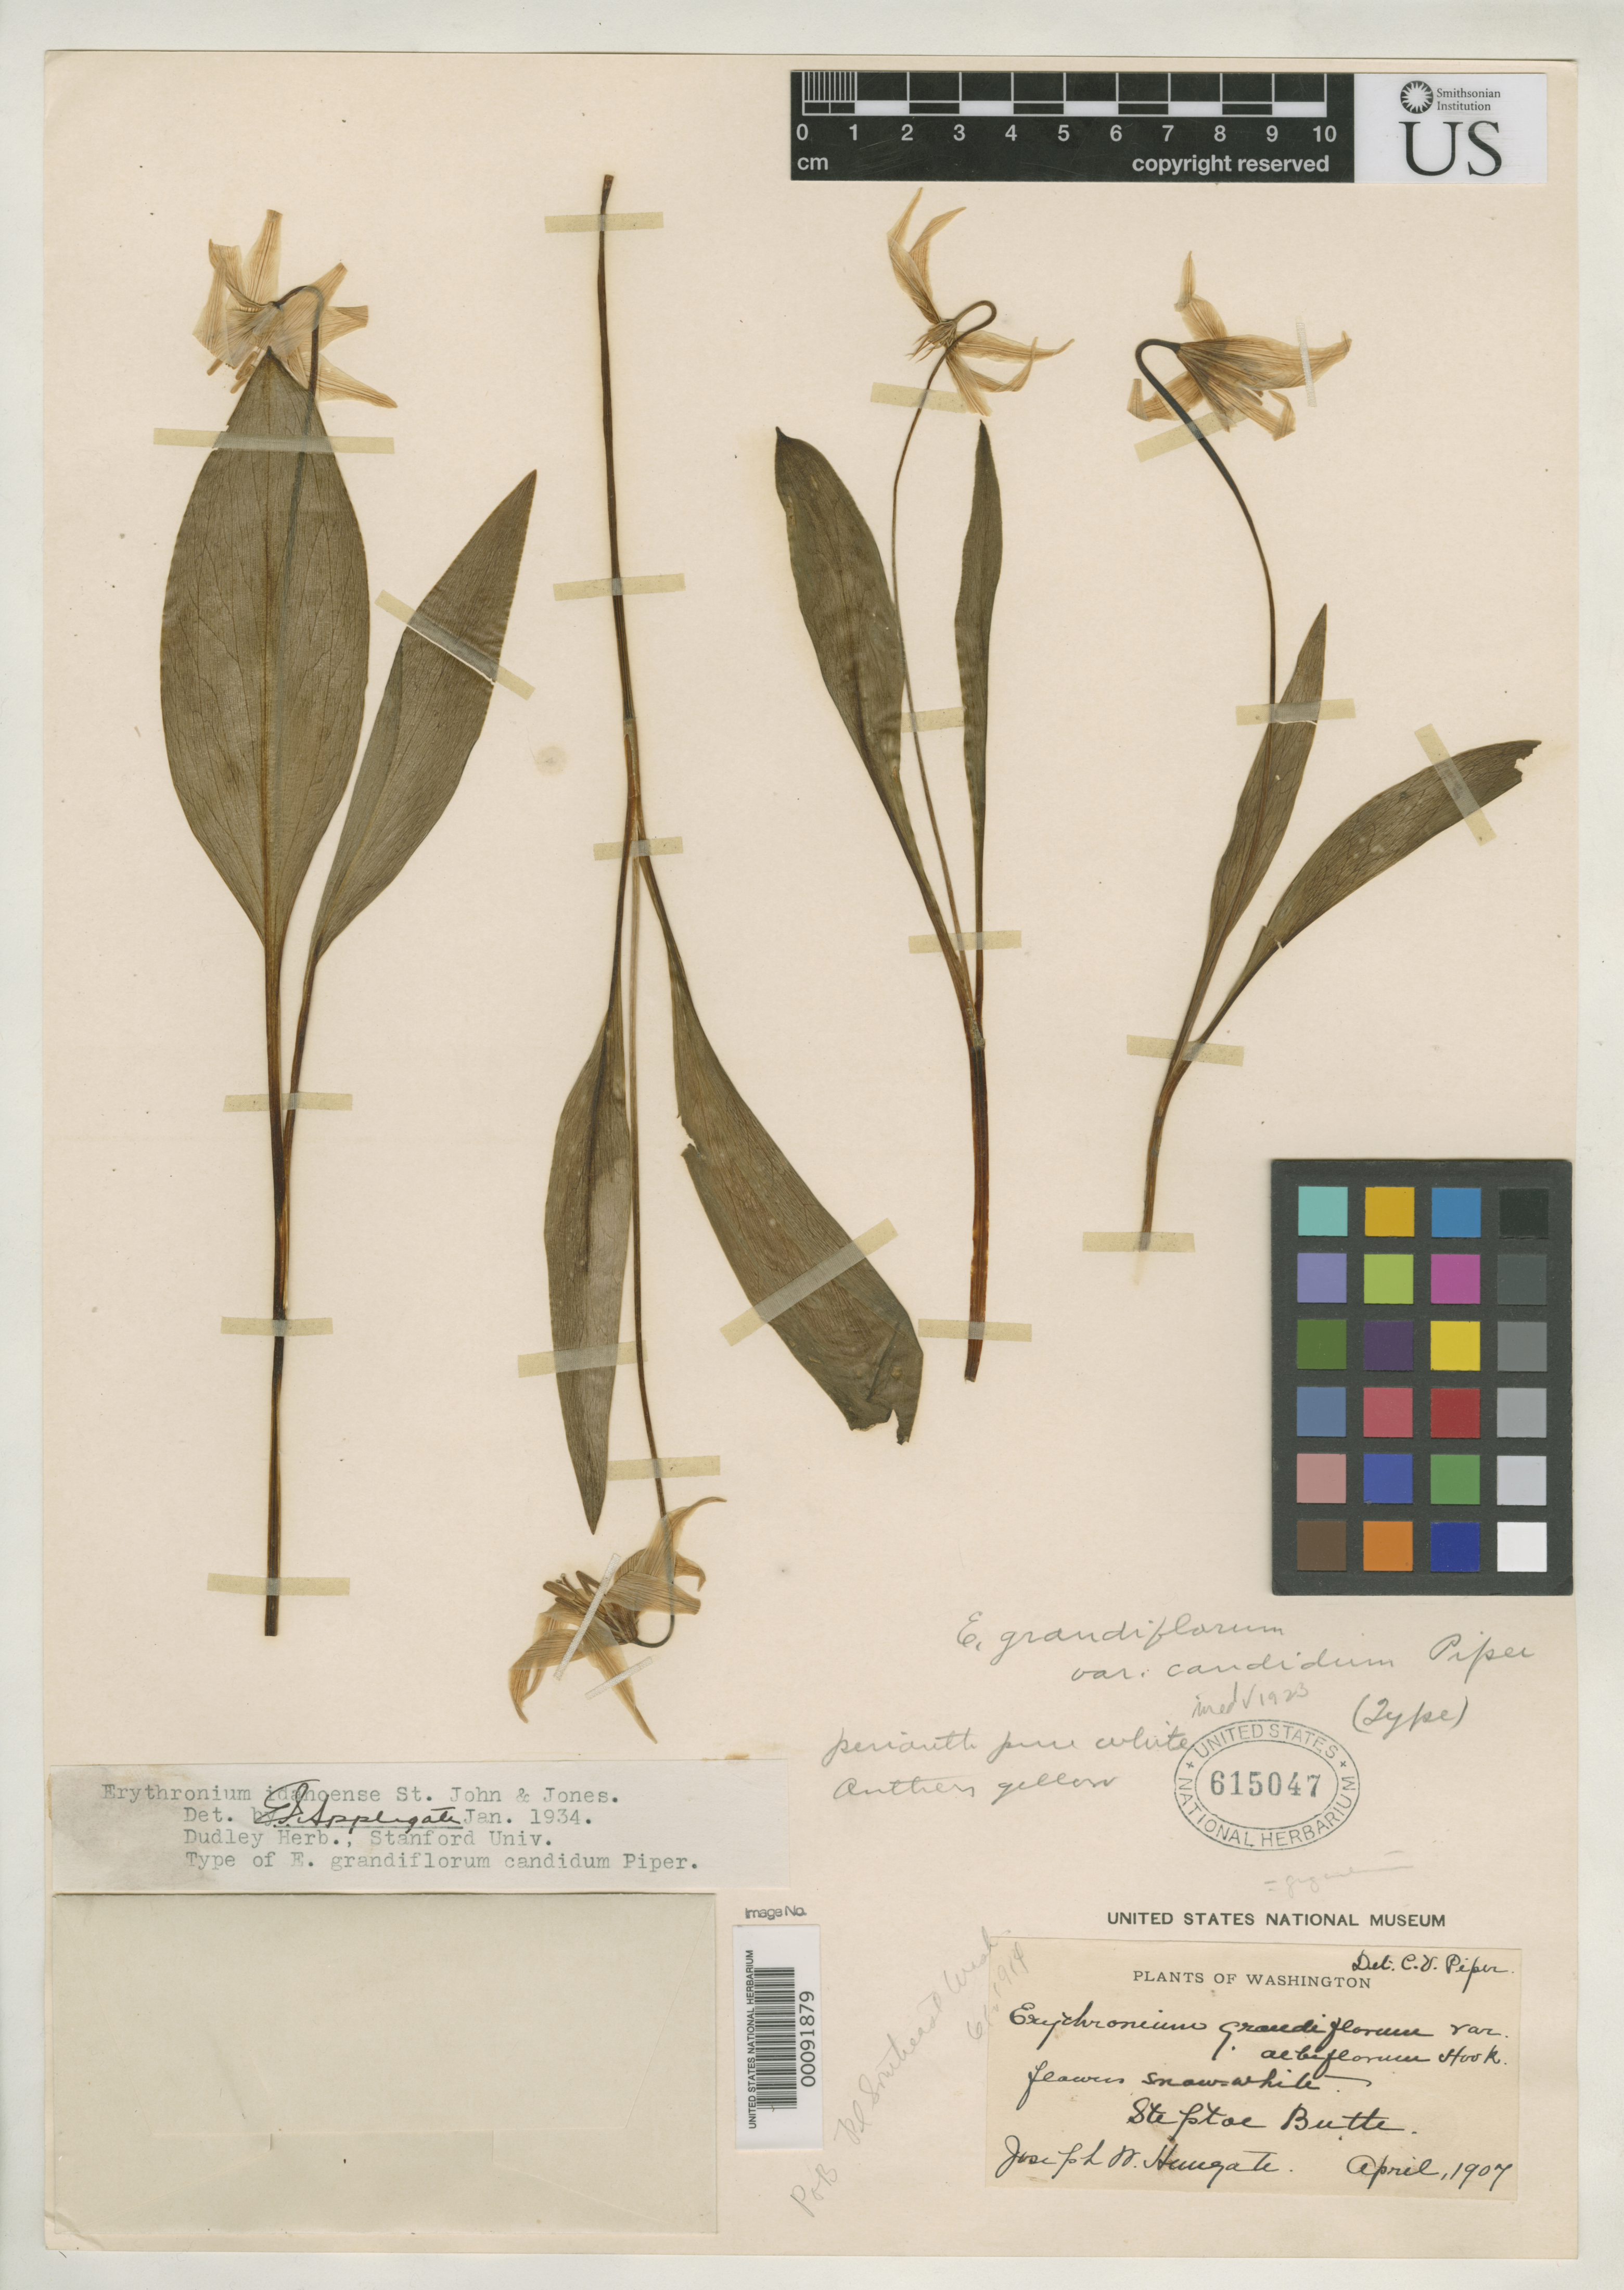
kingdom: Plantae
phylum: Tracheophyta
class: Liliopsida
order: Liliales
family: Liliaceae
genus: Erythronium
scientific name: Erythronium grandiflorum subsp. candidum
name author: Piper in Piper & Beattie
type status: Type Collection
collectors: J. Hungate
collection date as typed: Apr 1907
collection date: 1907-04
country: United States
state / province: Washington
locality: Near Cheney.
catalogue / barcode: US 615047